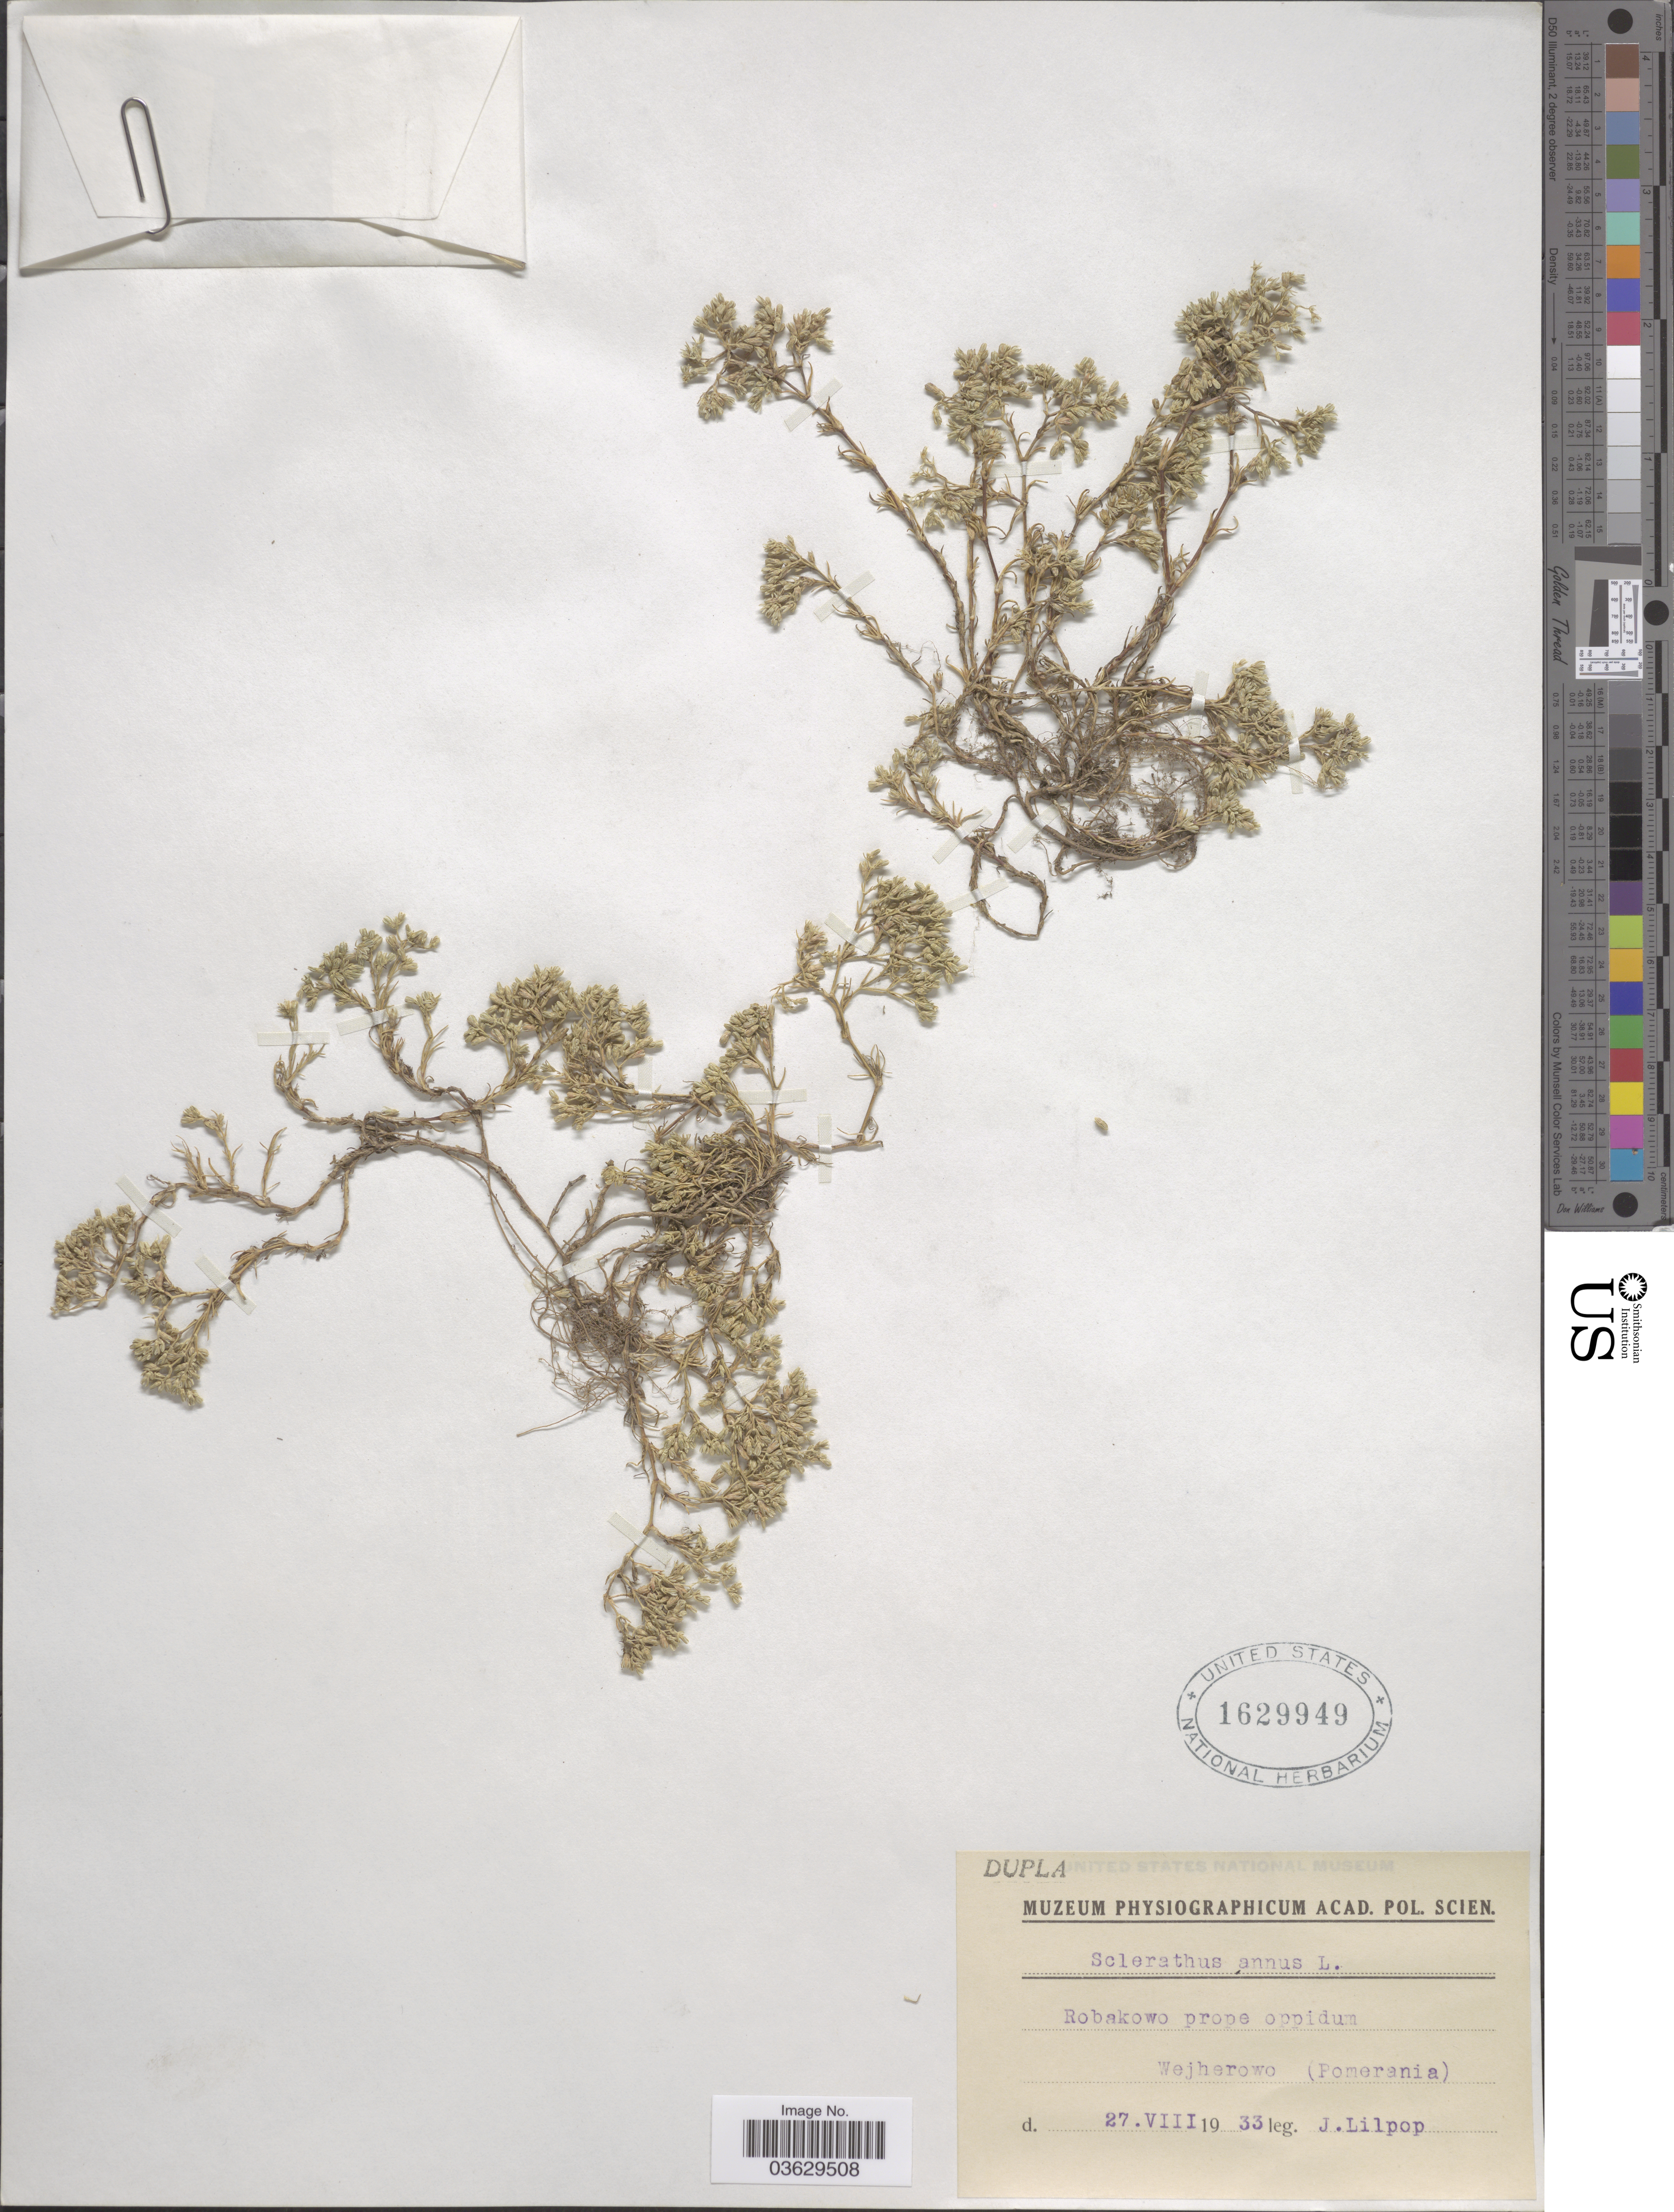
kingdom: Plantae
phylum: Tracheophyta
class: Magnoliopsida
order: Caryophyllales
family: Caryophyllaceae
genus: Scleranthus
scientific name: Scleranthus annuus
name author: L.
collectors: J. Lilpop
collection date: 1933-08-27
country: Poland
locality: Robakowo prope oppidum Wjherowo (Pomerania).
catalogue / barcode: US 1629949